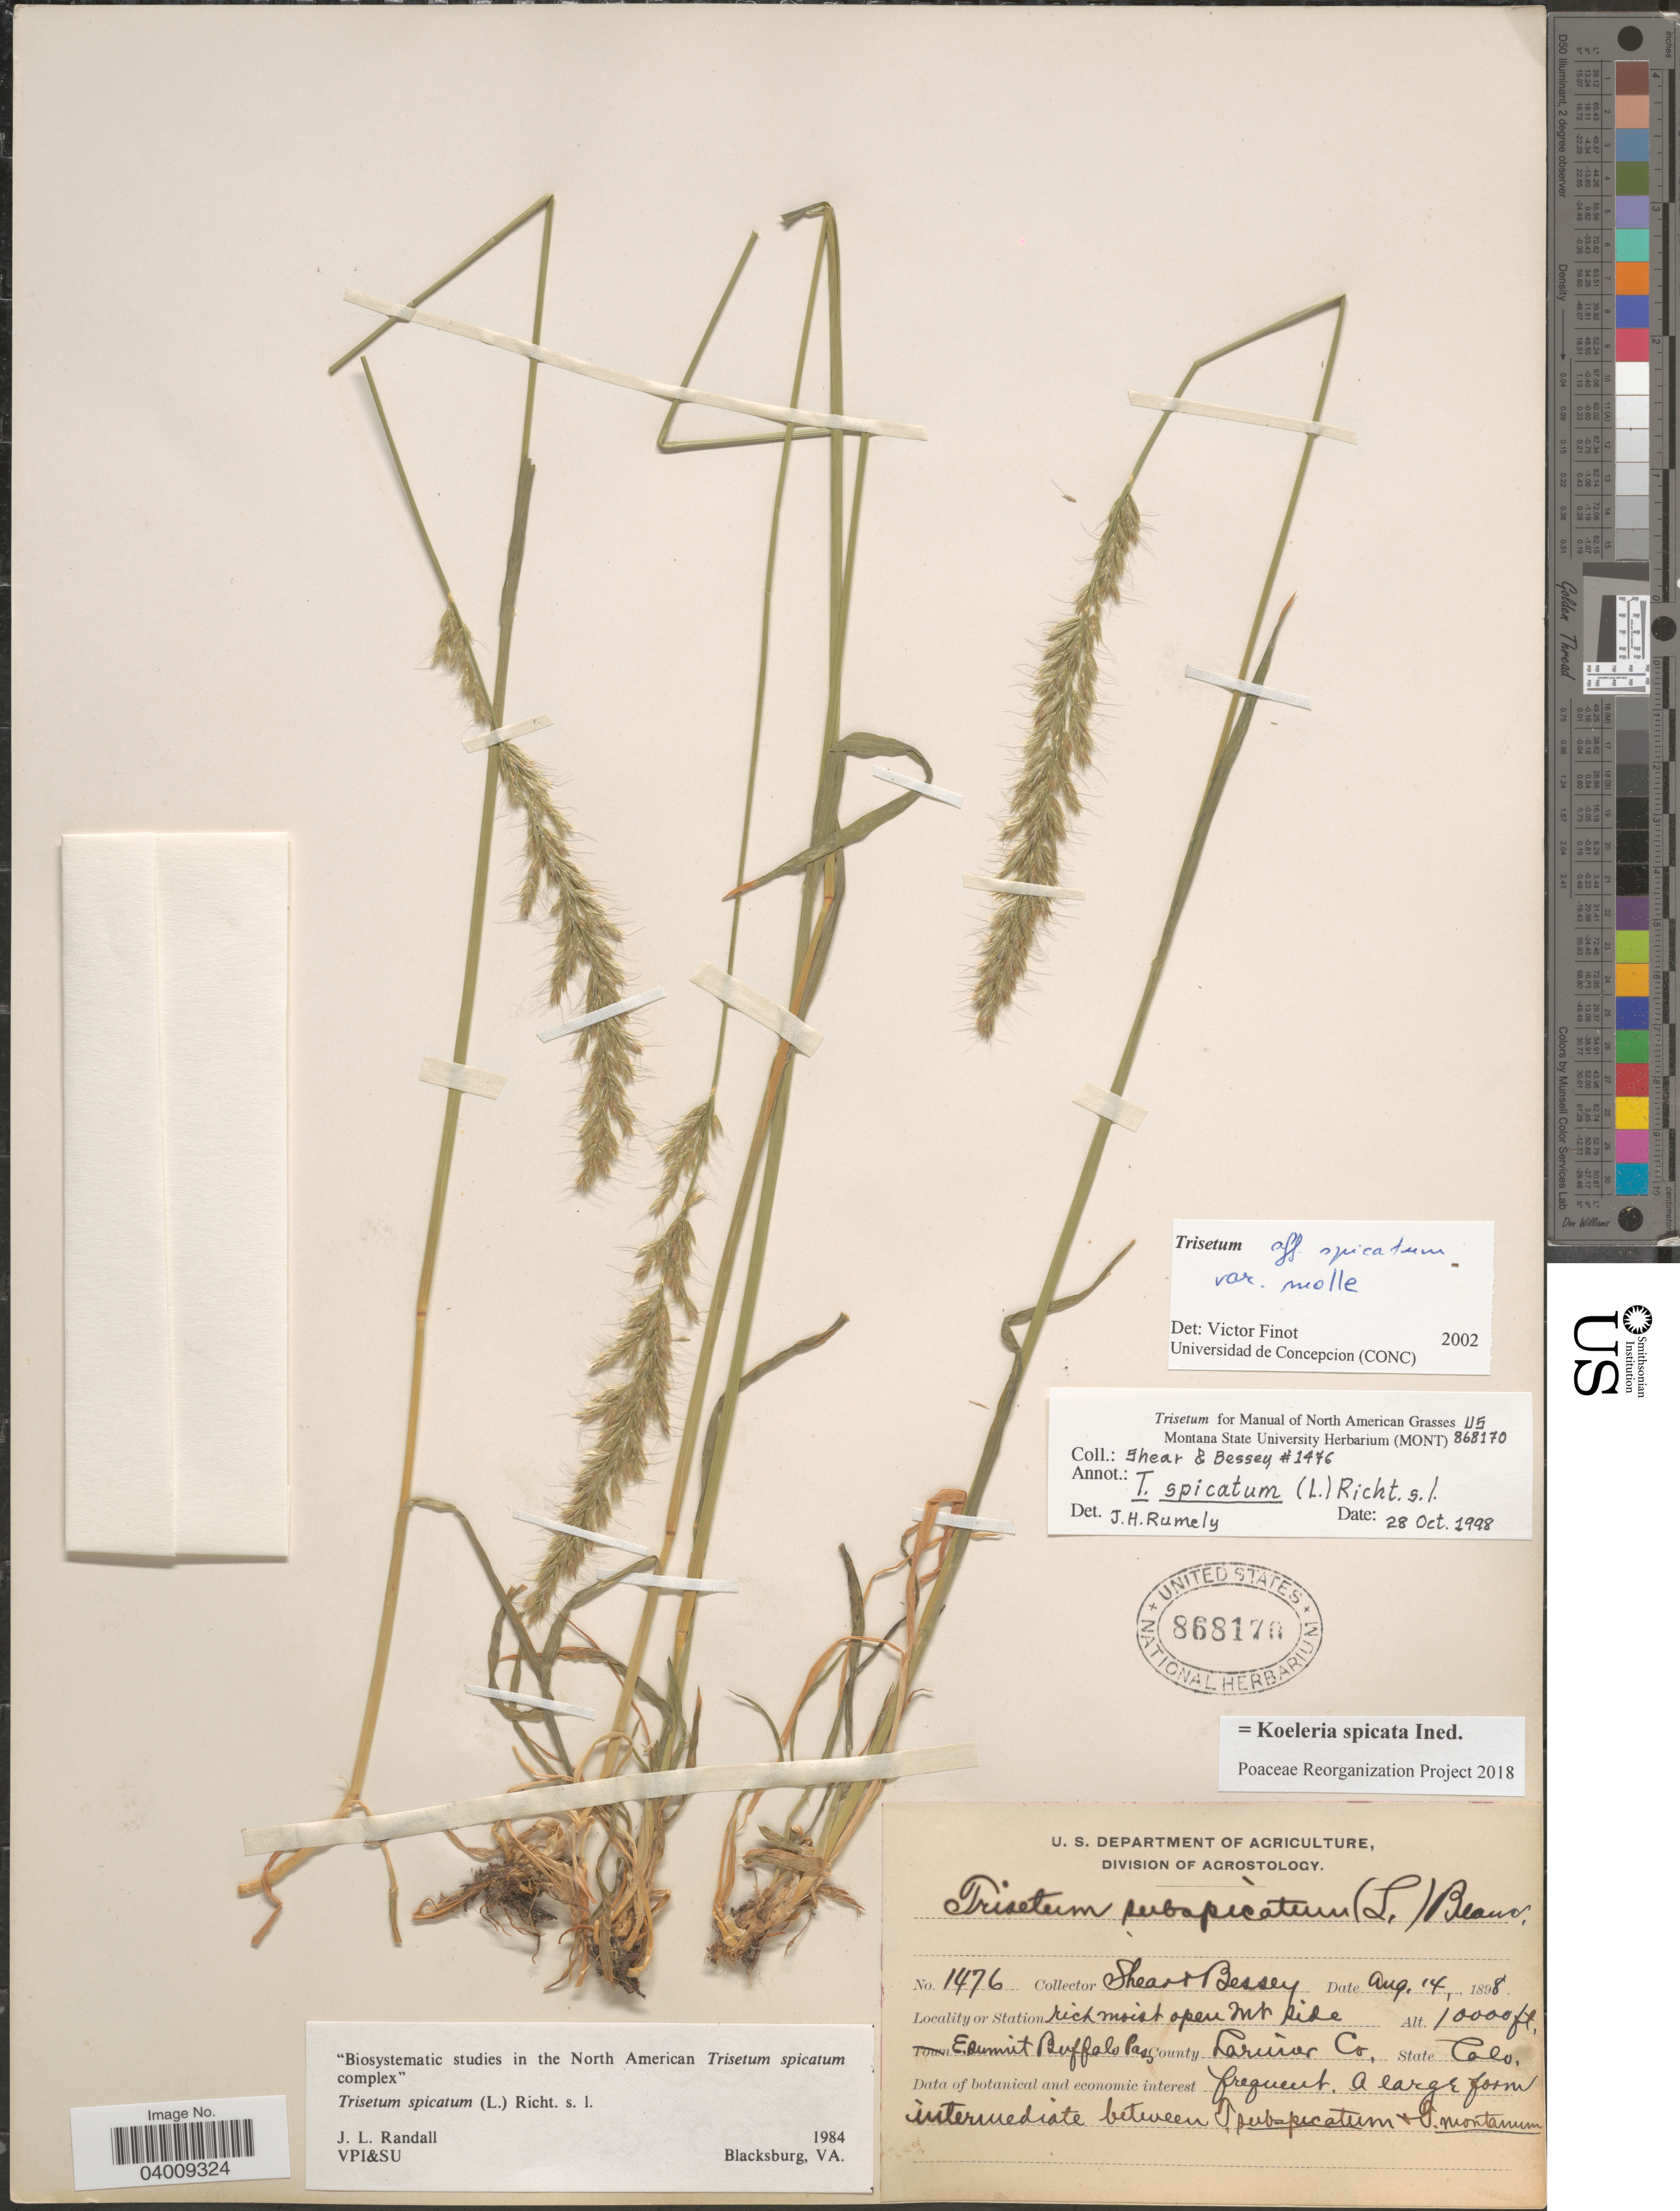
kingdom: Plantae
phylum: Tracheophyta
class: Liliopsida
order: Poales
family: Poaceae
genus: Koeleria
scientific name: Koeleria spicata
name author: (L.) Barberá et al.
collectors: -- Shear & -. Bessey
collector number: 1476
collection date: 1898-08-14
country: United States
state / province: Colorado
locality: E. summit Buffalo Pass. County Larimer Co.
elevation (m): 3048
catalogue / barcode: US 868170